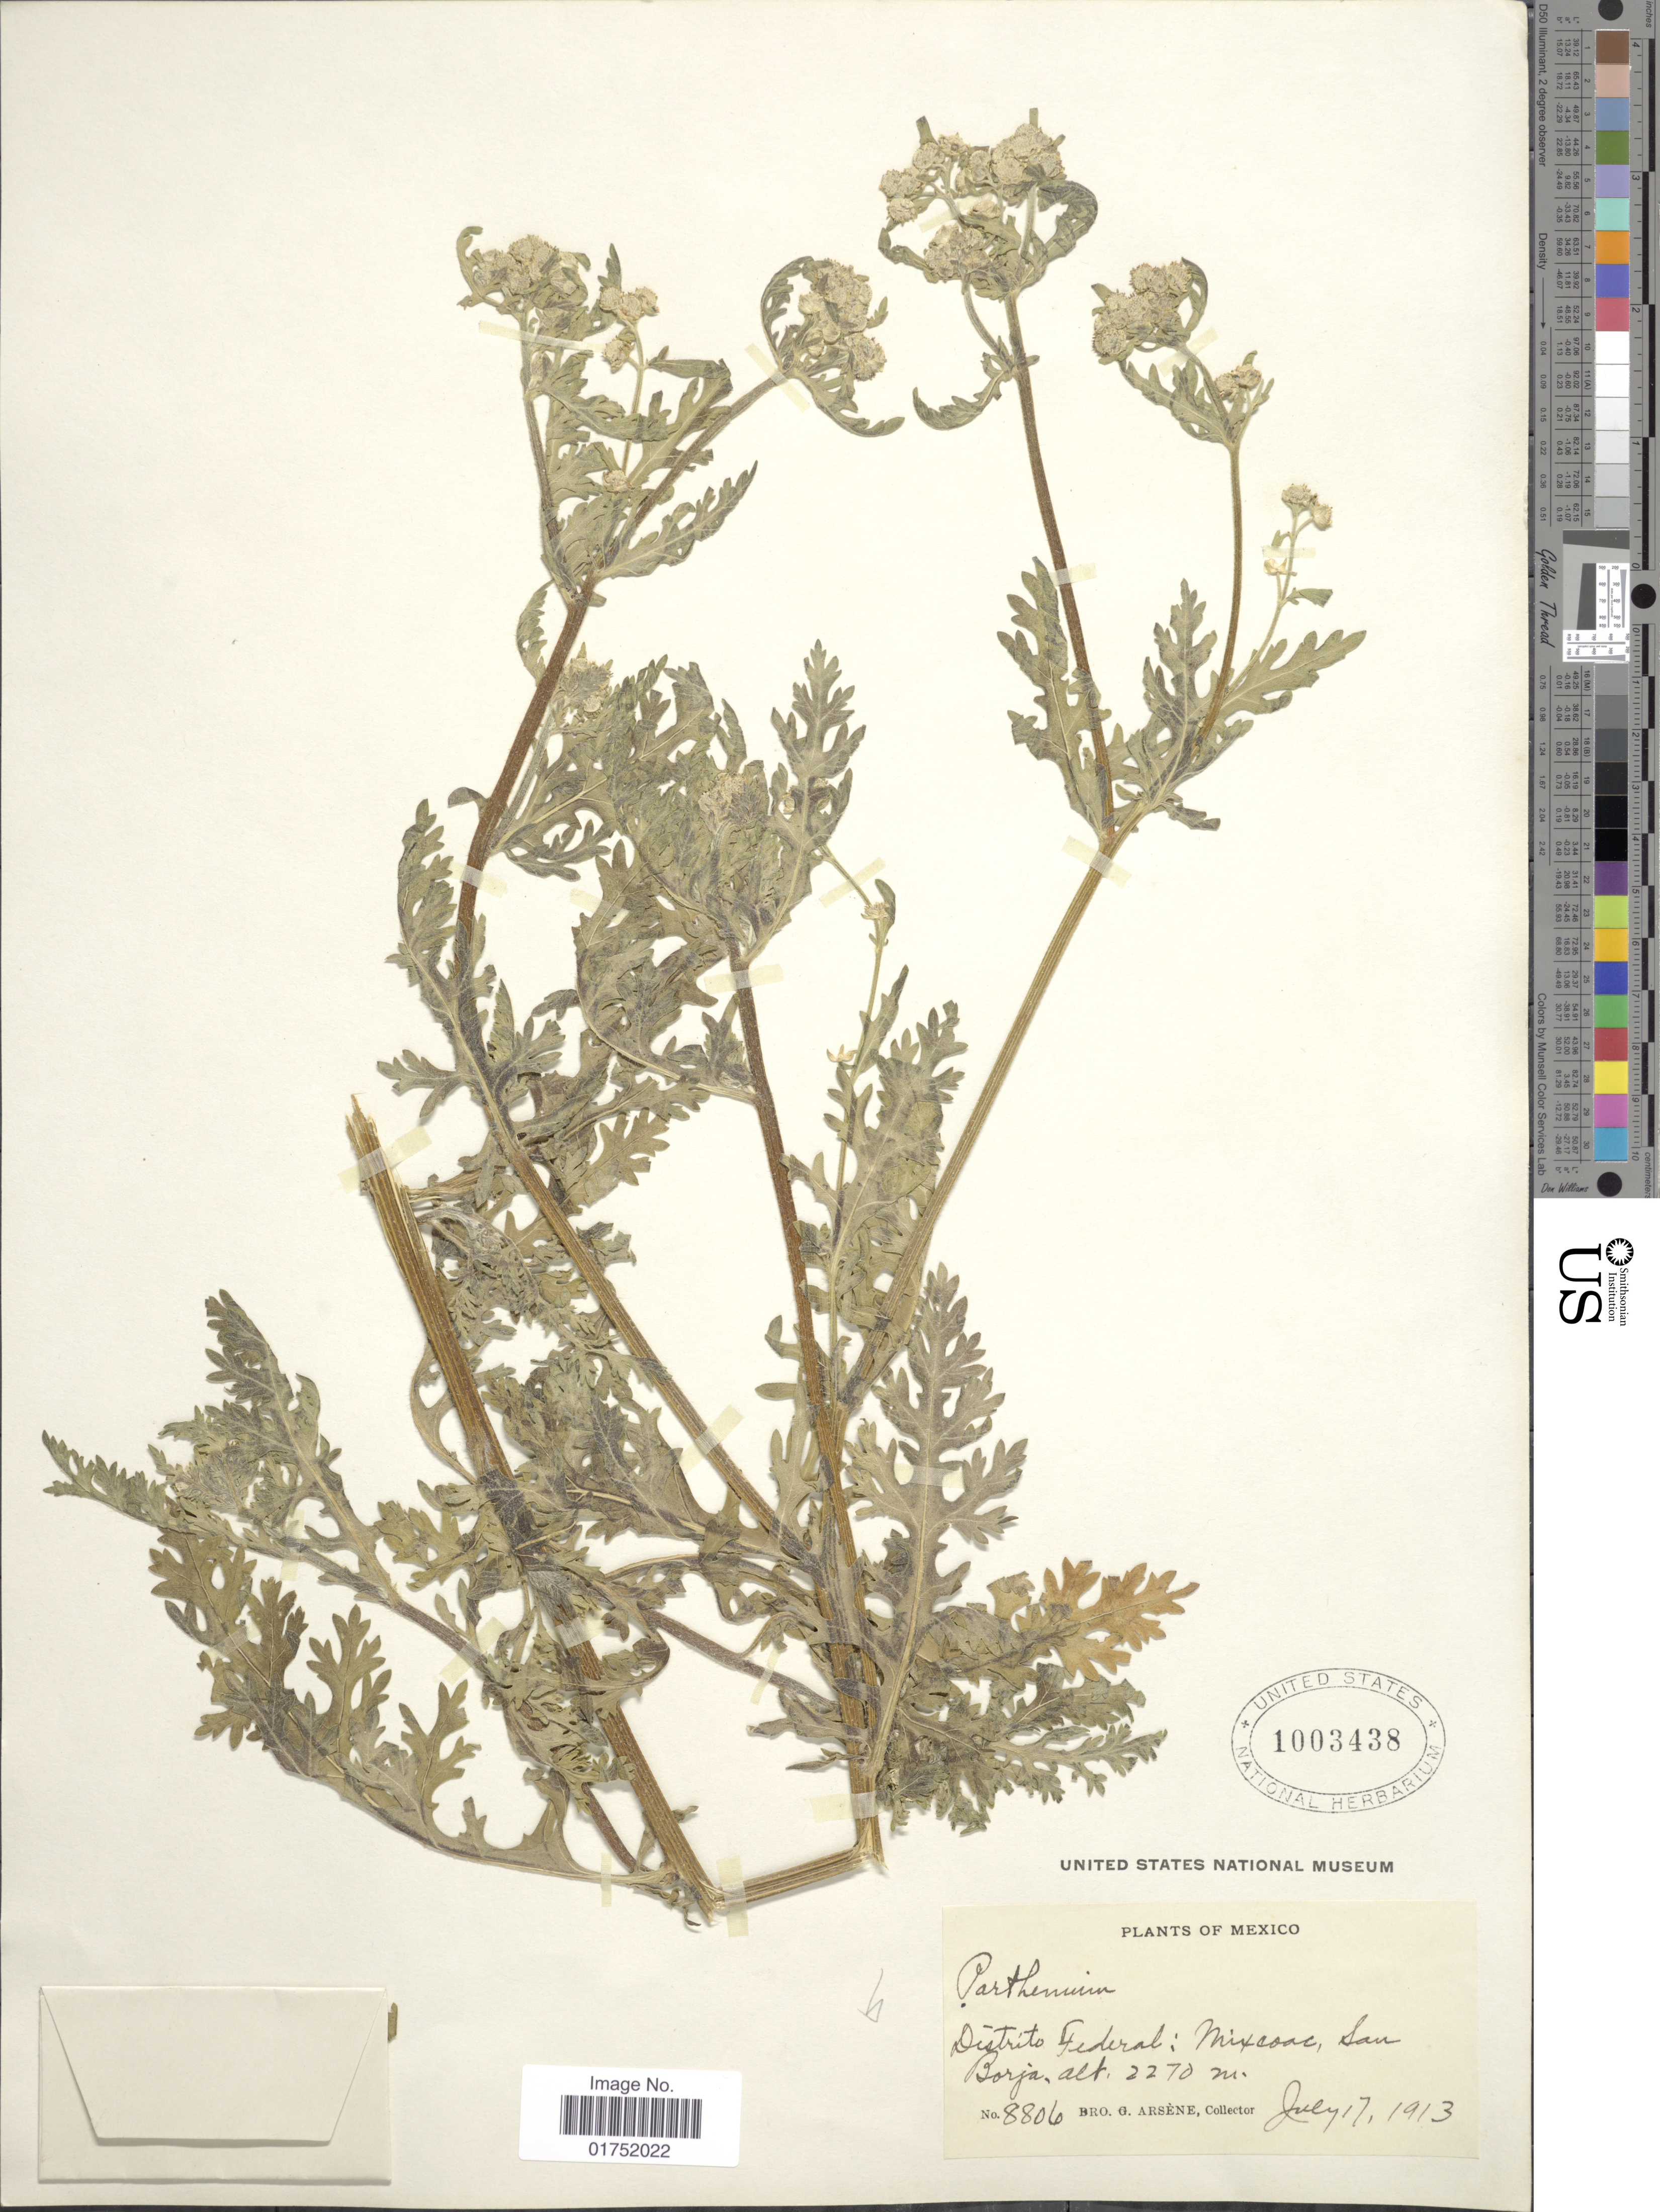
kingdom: Plantae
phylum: Tracheophyta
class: Magnoliopsida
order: Asterales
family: Asteraceae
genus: Parthenium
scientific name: Parthenium bipinnatifidum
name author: (Ortega) Rollins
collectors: Bro. G. Arsène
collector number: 8806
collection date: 1913-07-17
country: Mexico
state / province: Distrito Federal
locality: Mixcoac, San Borja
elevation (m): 2270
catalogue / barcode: US 1003438